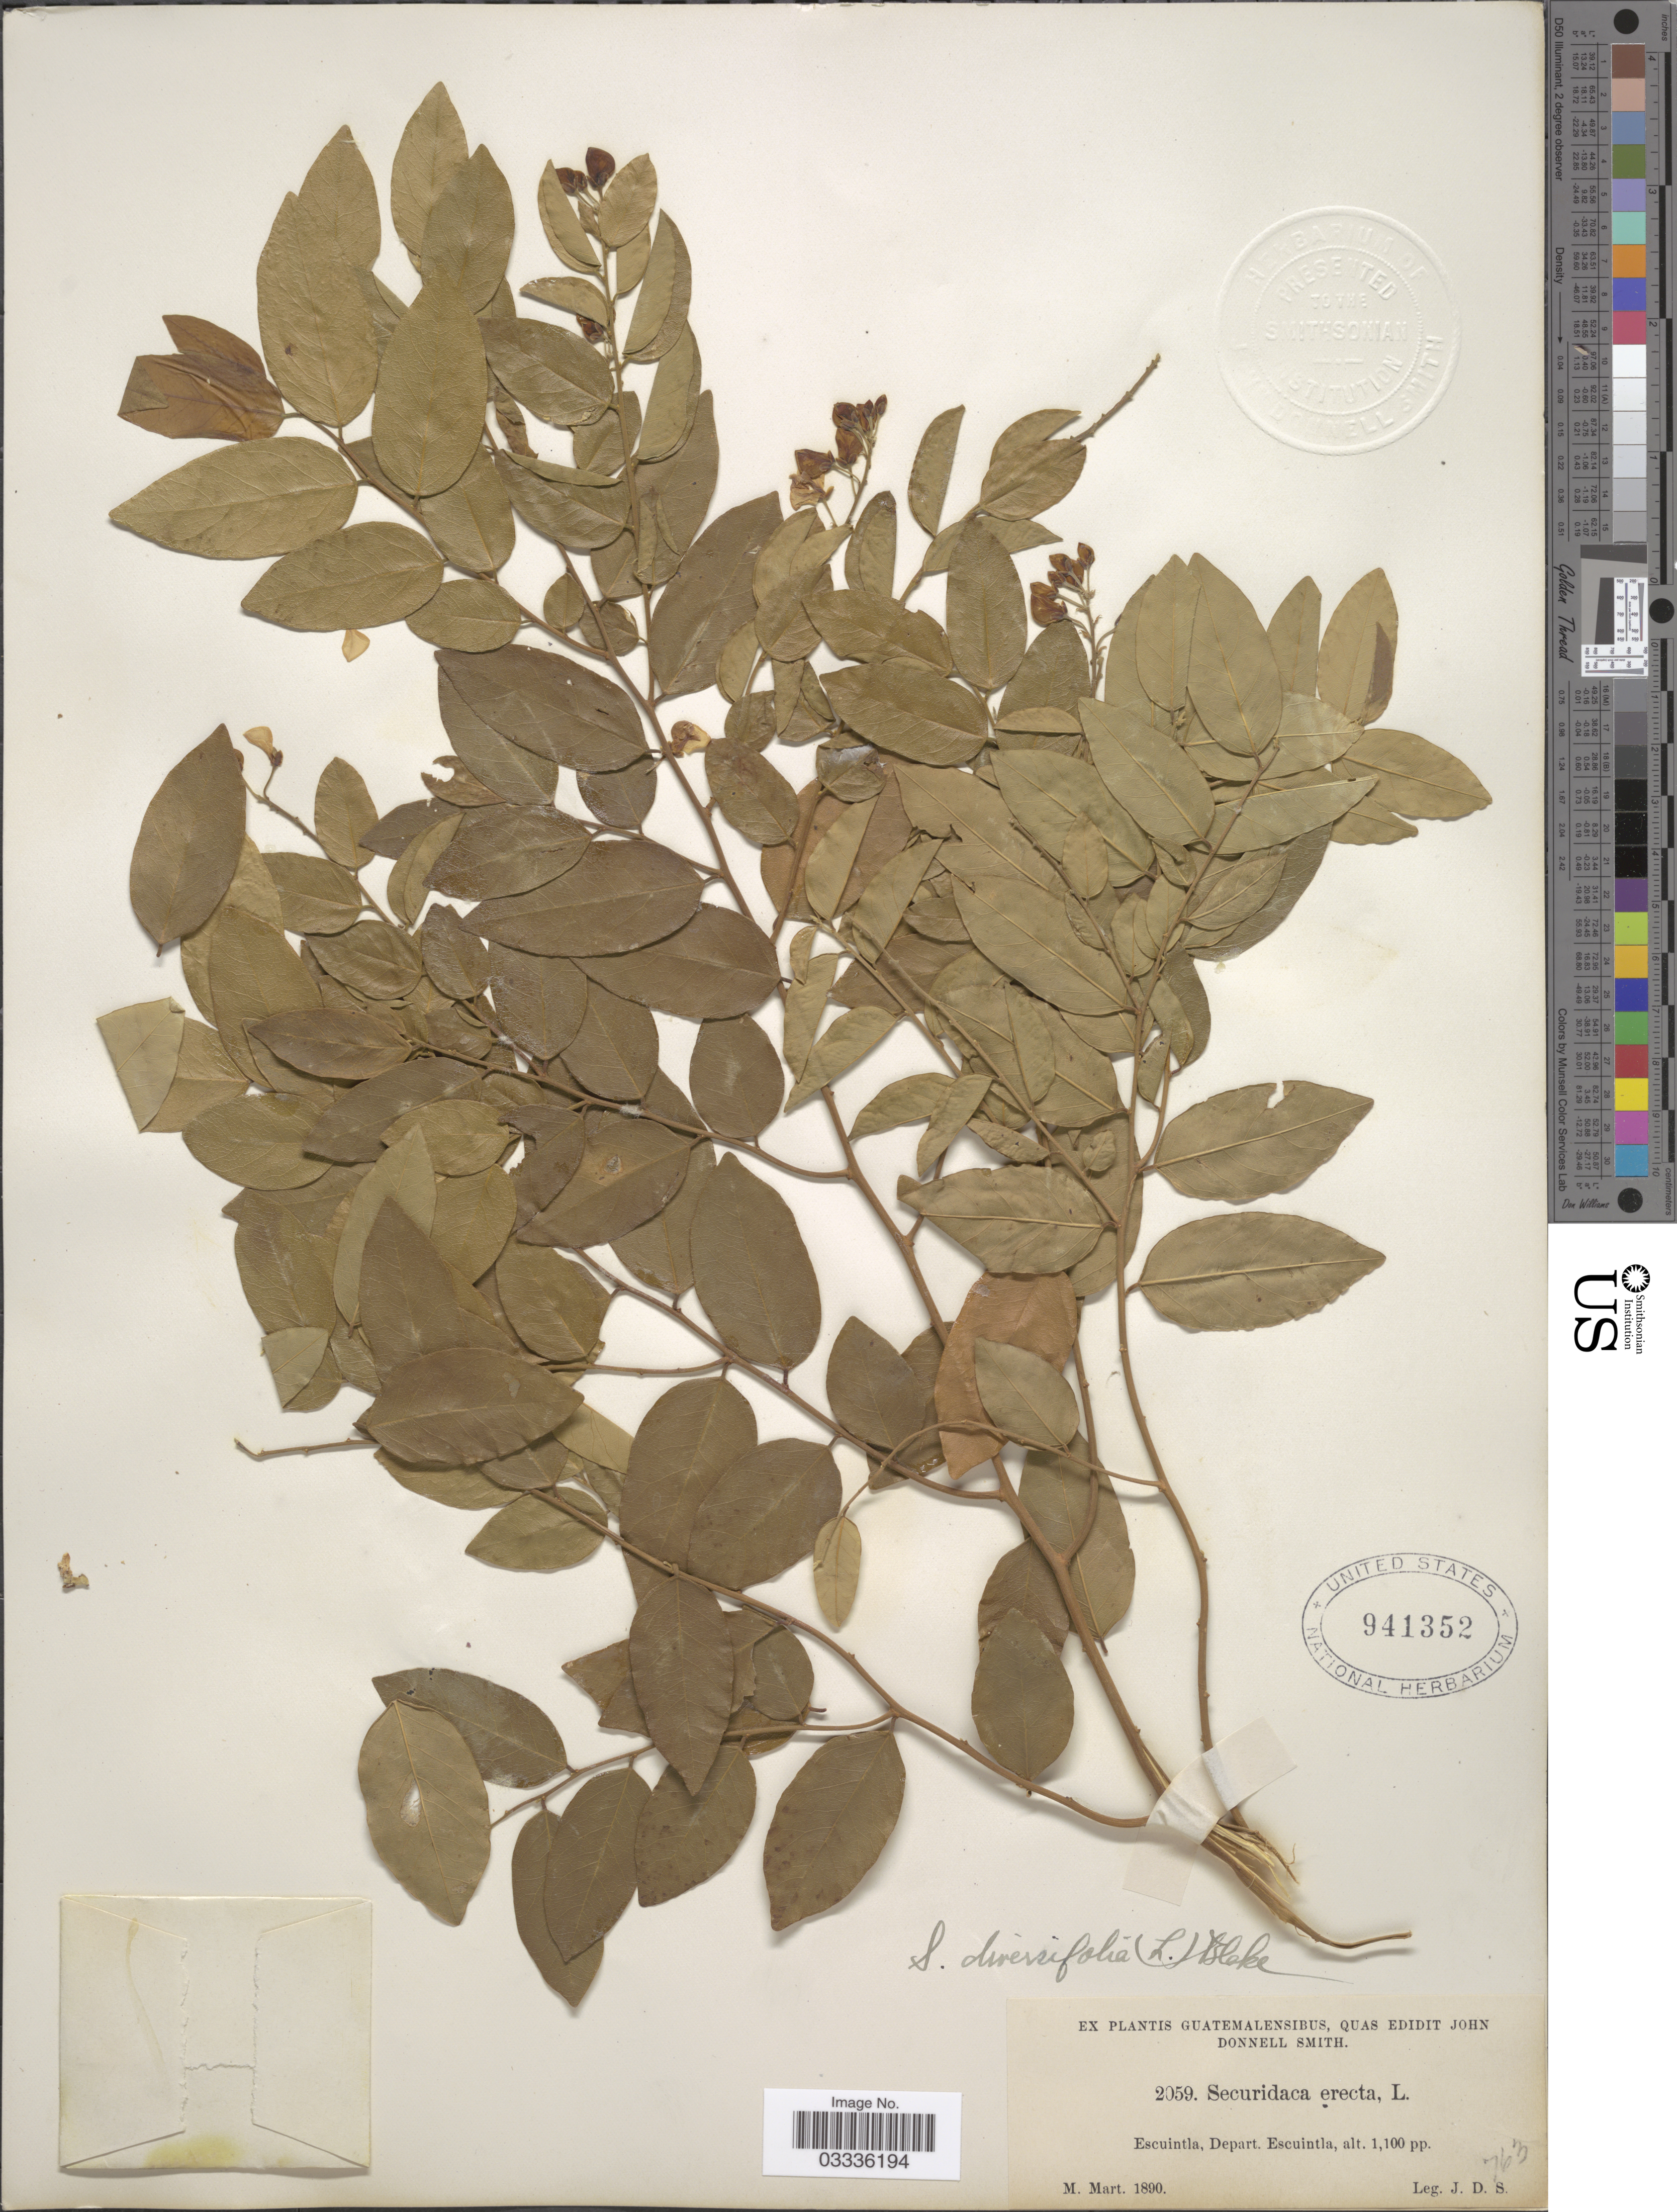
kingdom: Plantae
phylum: Tracheophyta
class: Magnoliopsida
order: Fabales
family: Polygalaceae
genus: Securidaca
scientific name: Securidaca diversifolia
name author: (L.) S.F. Blake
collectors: J. Donnell Smith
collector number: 2059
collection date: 1890-03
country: Guatemala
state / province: Escuintla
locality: Escuintla, Depart. Escuintla.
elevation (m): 335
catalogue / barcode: US 941352